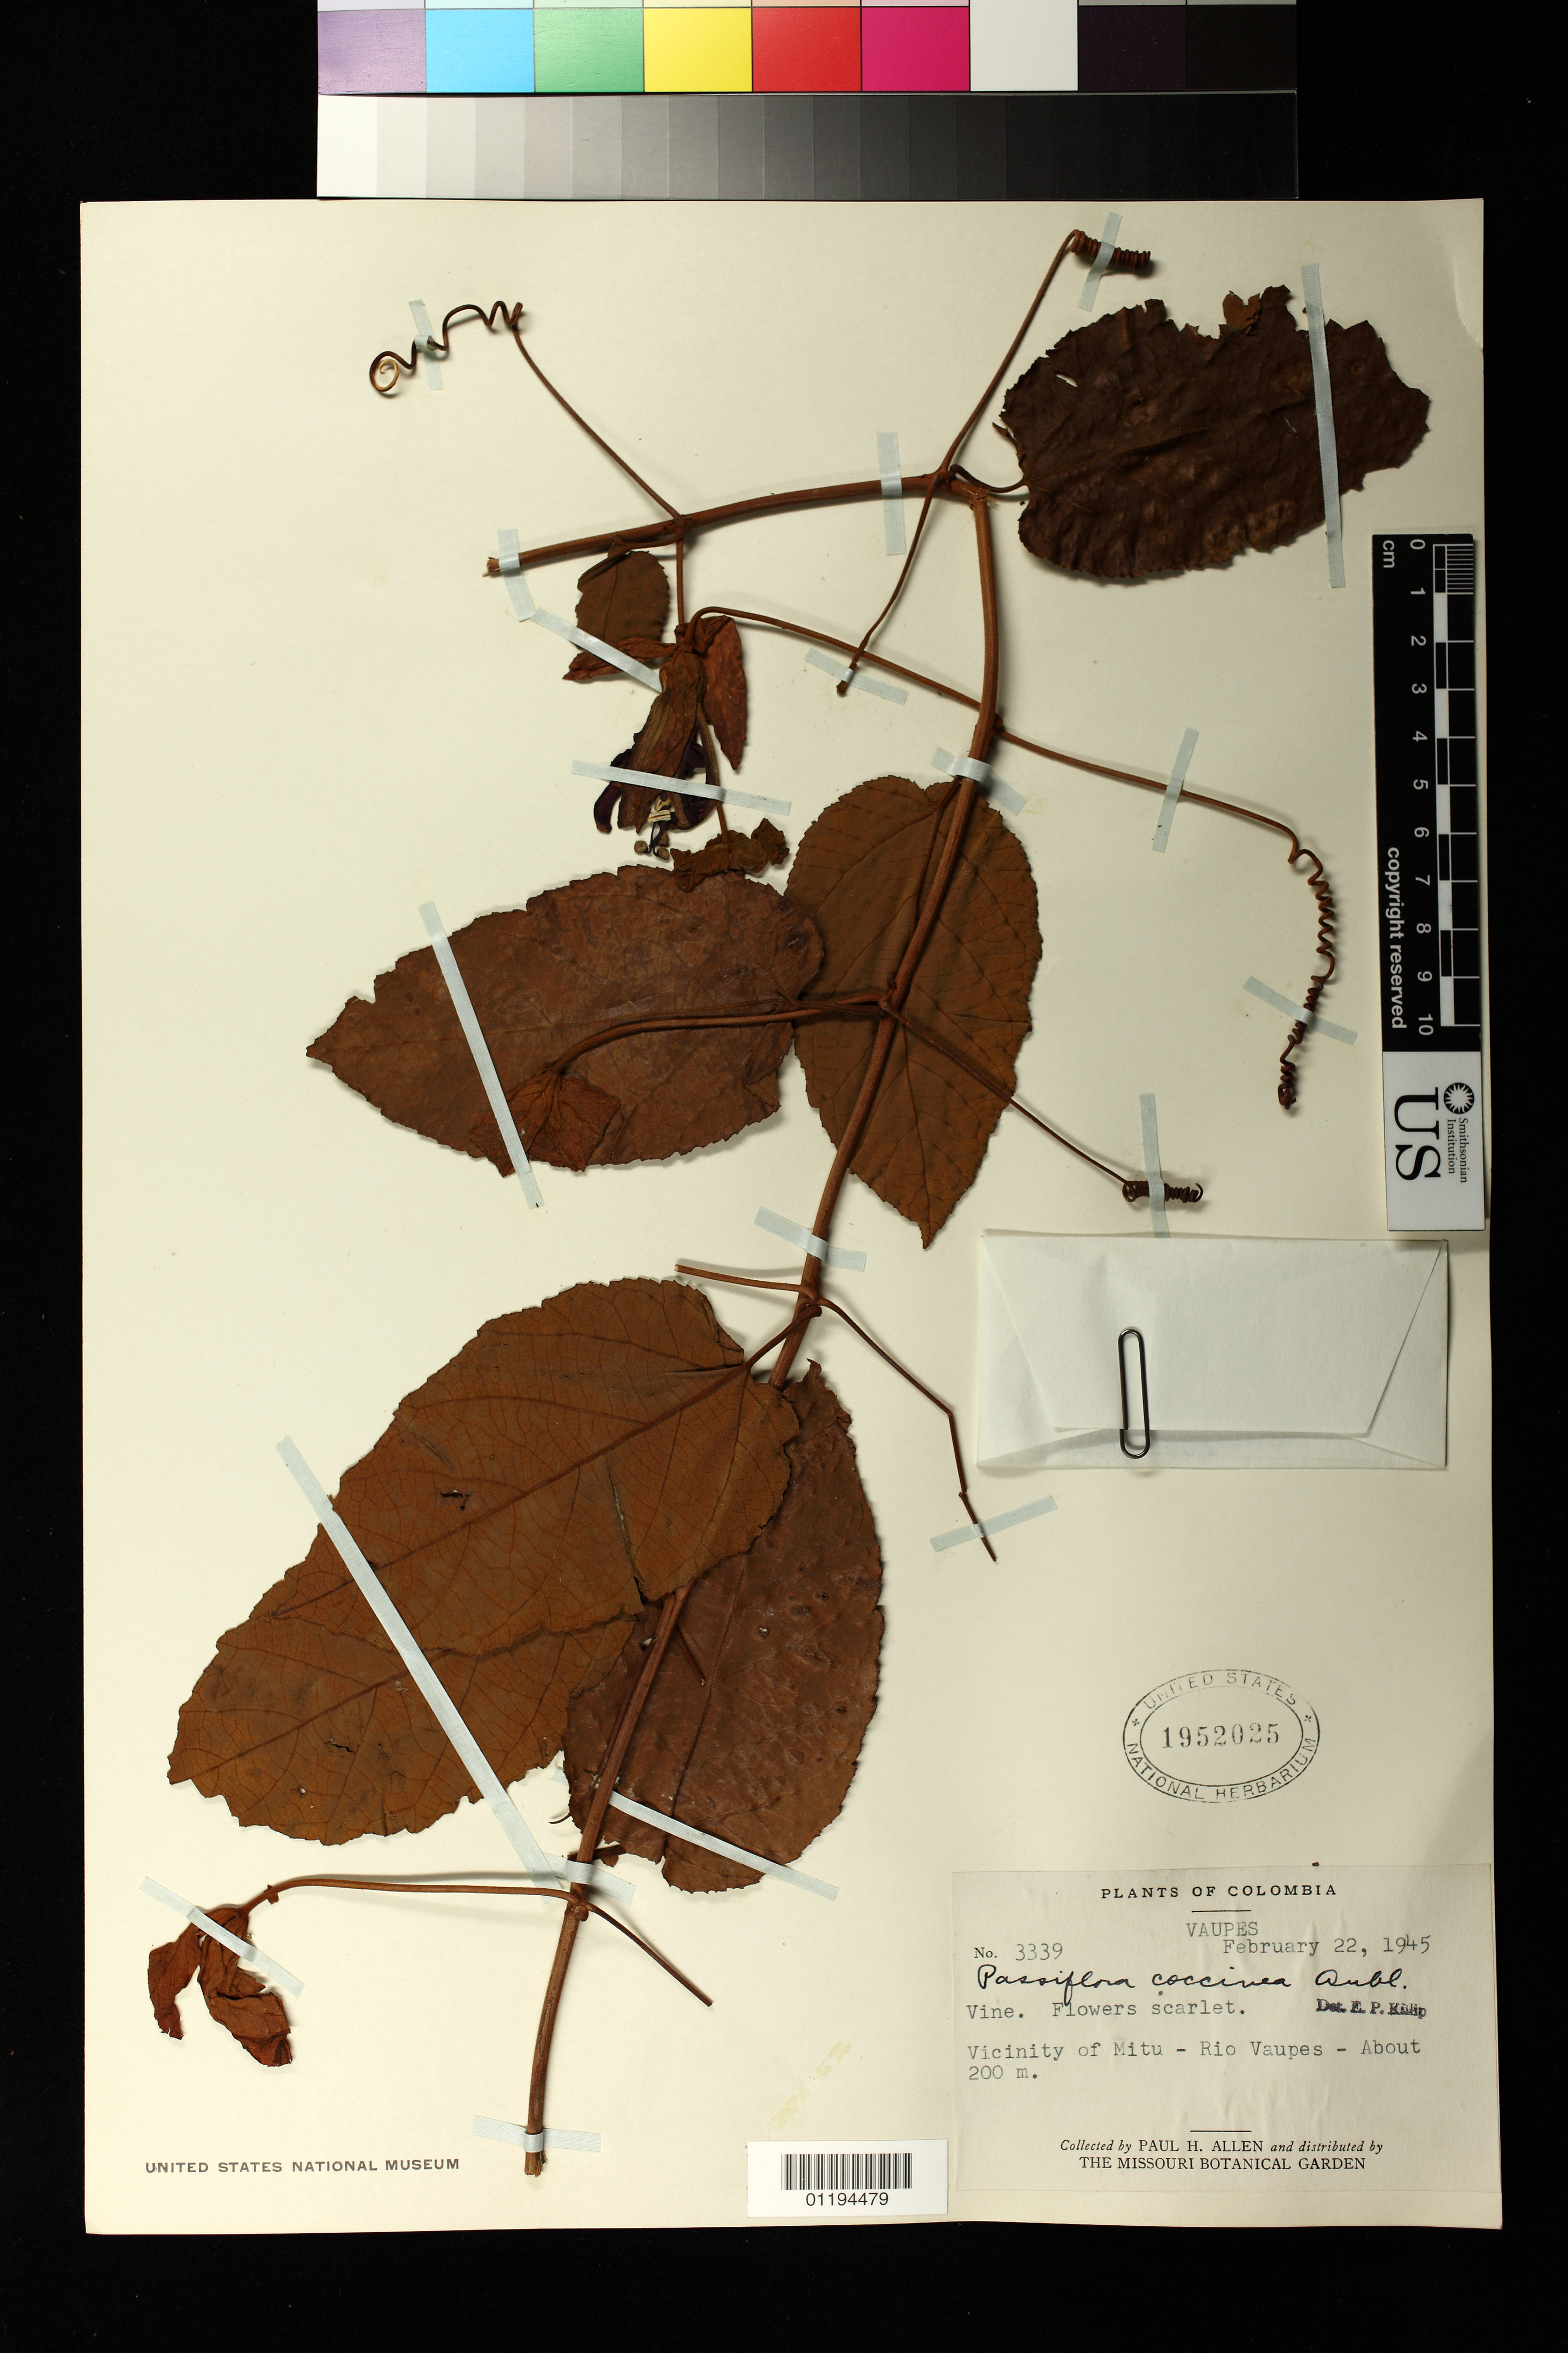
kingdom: Plantae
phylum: Tracheophyta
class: Magnoliopsida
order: Malpighiales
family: Passifloraceae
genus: Passiflora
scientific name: Passiflora coccinea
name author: Aubl.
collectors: P. H. Allen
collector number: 3339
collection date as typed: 22 Feb 1945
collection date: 1945-02-22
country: Colombia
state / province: Vaupés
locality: Vaupes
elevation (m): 200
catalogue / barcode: US 1952025